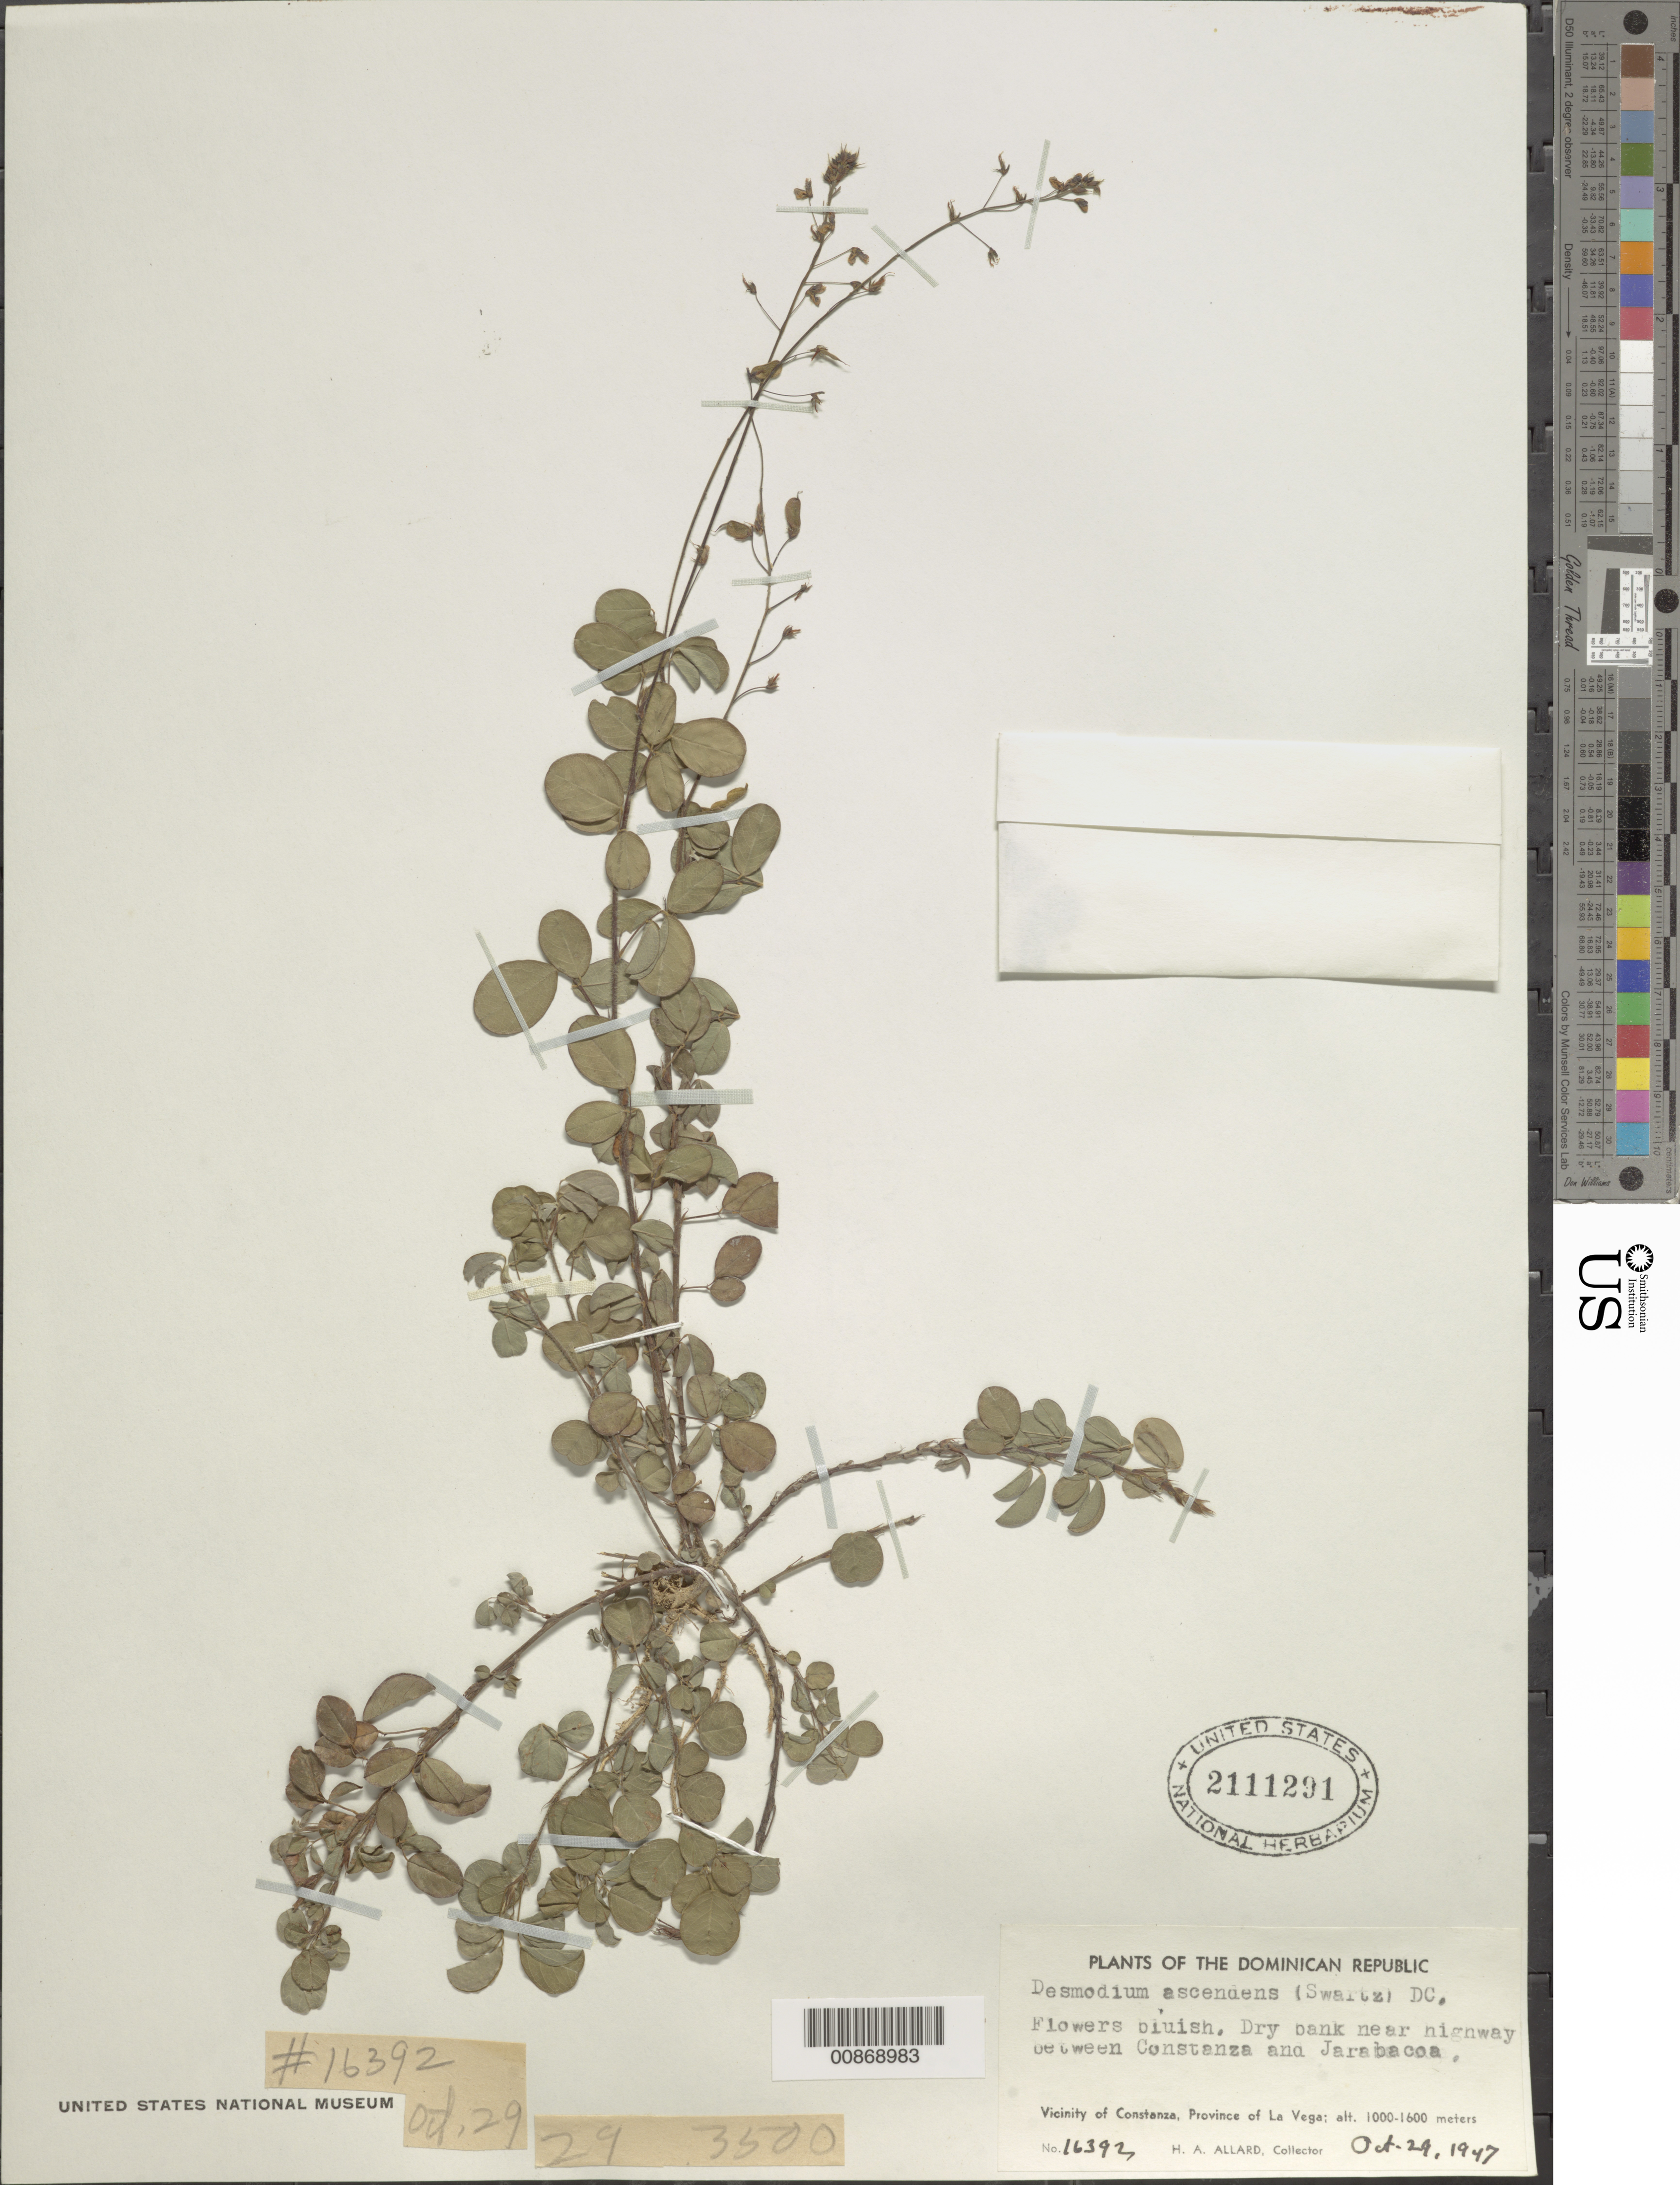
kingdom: Plantae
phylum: Tracheophyta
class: Magnoliopsida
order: Fabales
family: Fabaceae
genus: Grona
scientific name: Grona adscendens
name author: (Sw.) H. Ohashi & K. Ohashi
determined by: Strong, Mark T., (BOT), Smithsonian Institution - National Museum of Natural History (UNITED STATES)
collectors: H. A. Allard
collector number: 16392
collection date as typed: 29 Oct 1947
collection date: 1947-10-29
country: Dominican Republic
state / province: La Vega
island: Hispaniola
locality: Dry bank near highway between Constanza and Jarabacoa.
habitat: Dry bank near highway.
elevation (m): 1000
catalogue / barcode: US 2111291